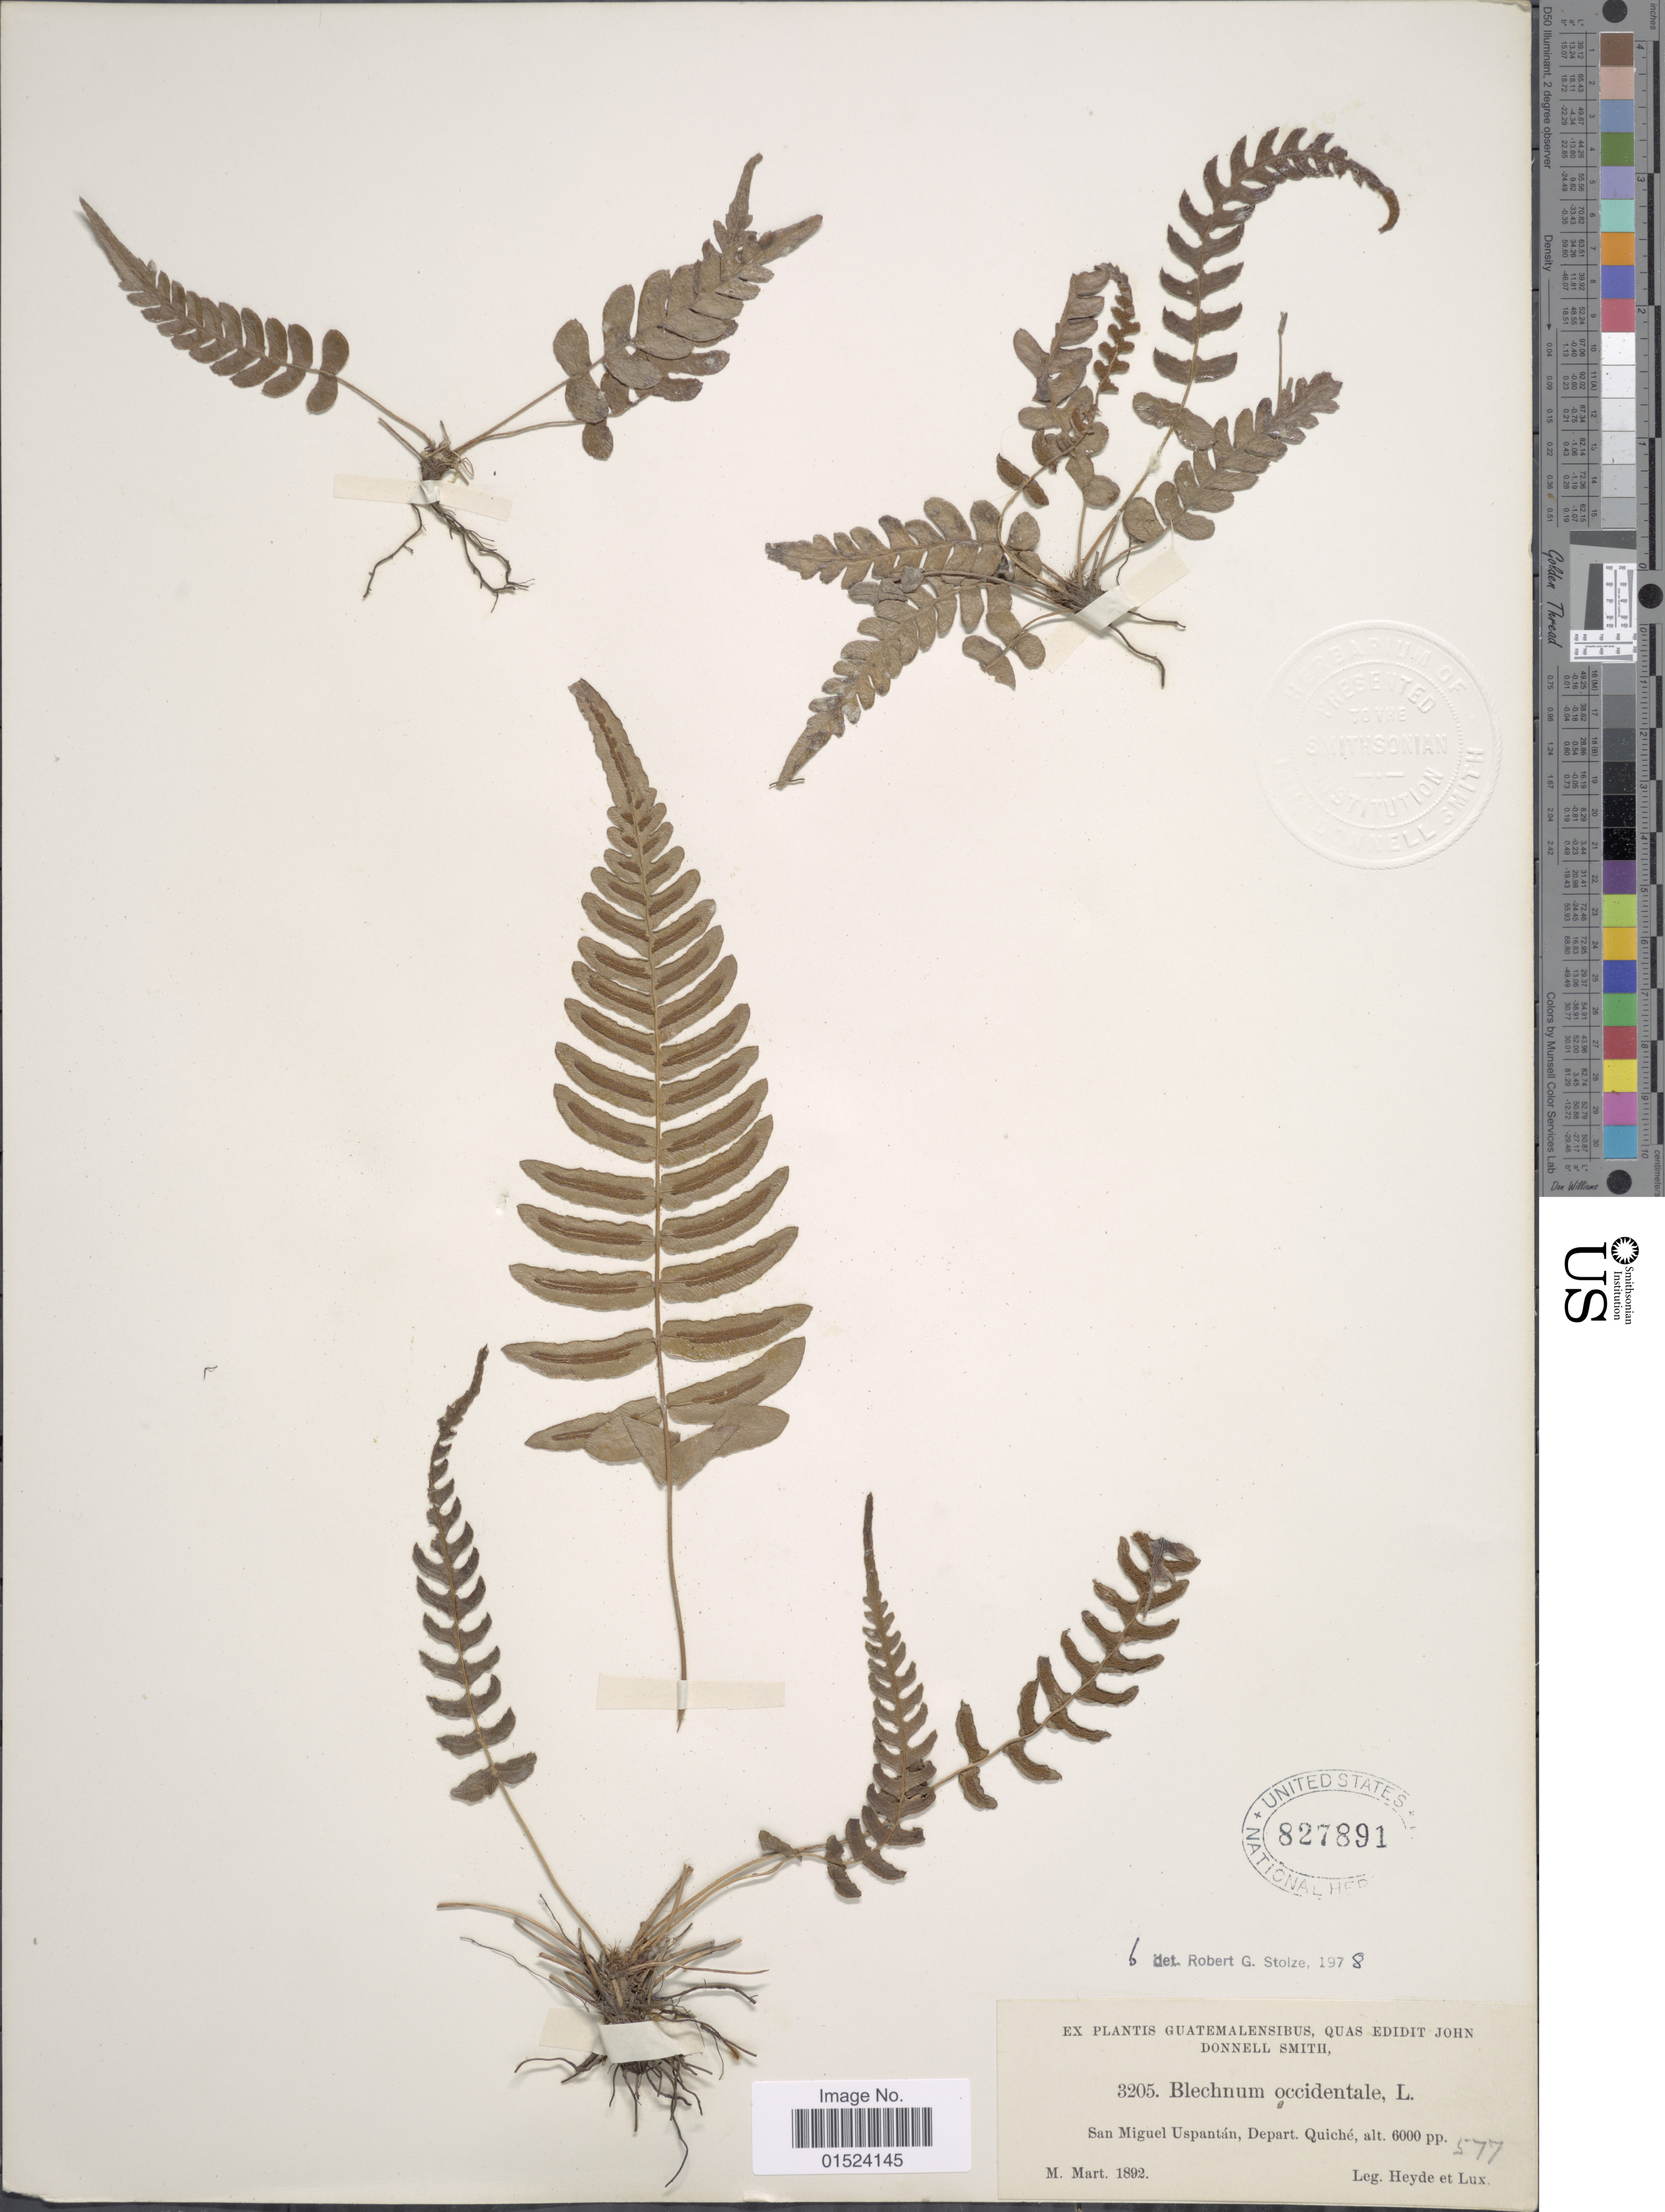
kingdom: Plantae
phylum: Tracheophyta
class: Polypodiopsida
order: Polypodiales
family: Blechnaceae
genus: Blechnum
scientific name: Blechnum occidentale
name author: L.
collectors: Heyde & Lux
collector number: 3205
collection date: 1892-03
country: Guatemala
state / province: El Quiché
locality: San Miguel Uspantán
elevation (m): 1829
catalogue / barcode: US 827891